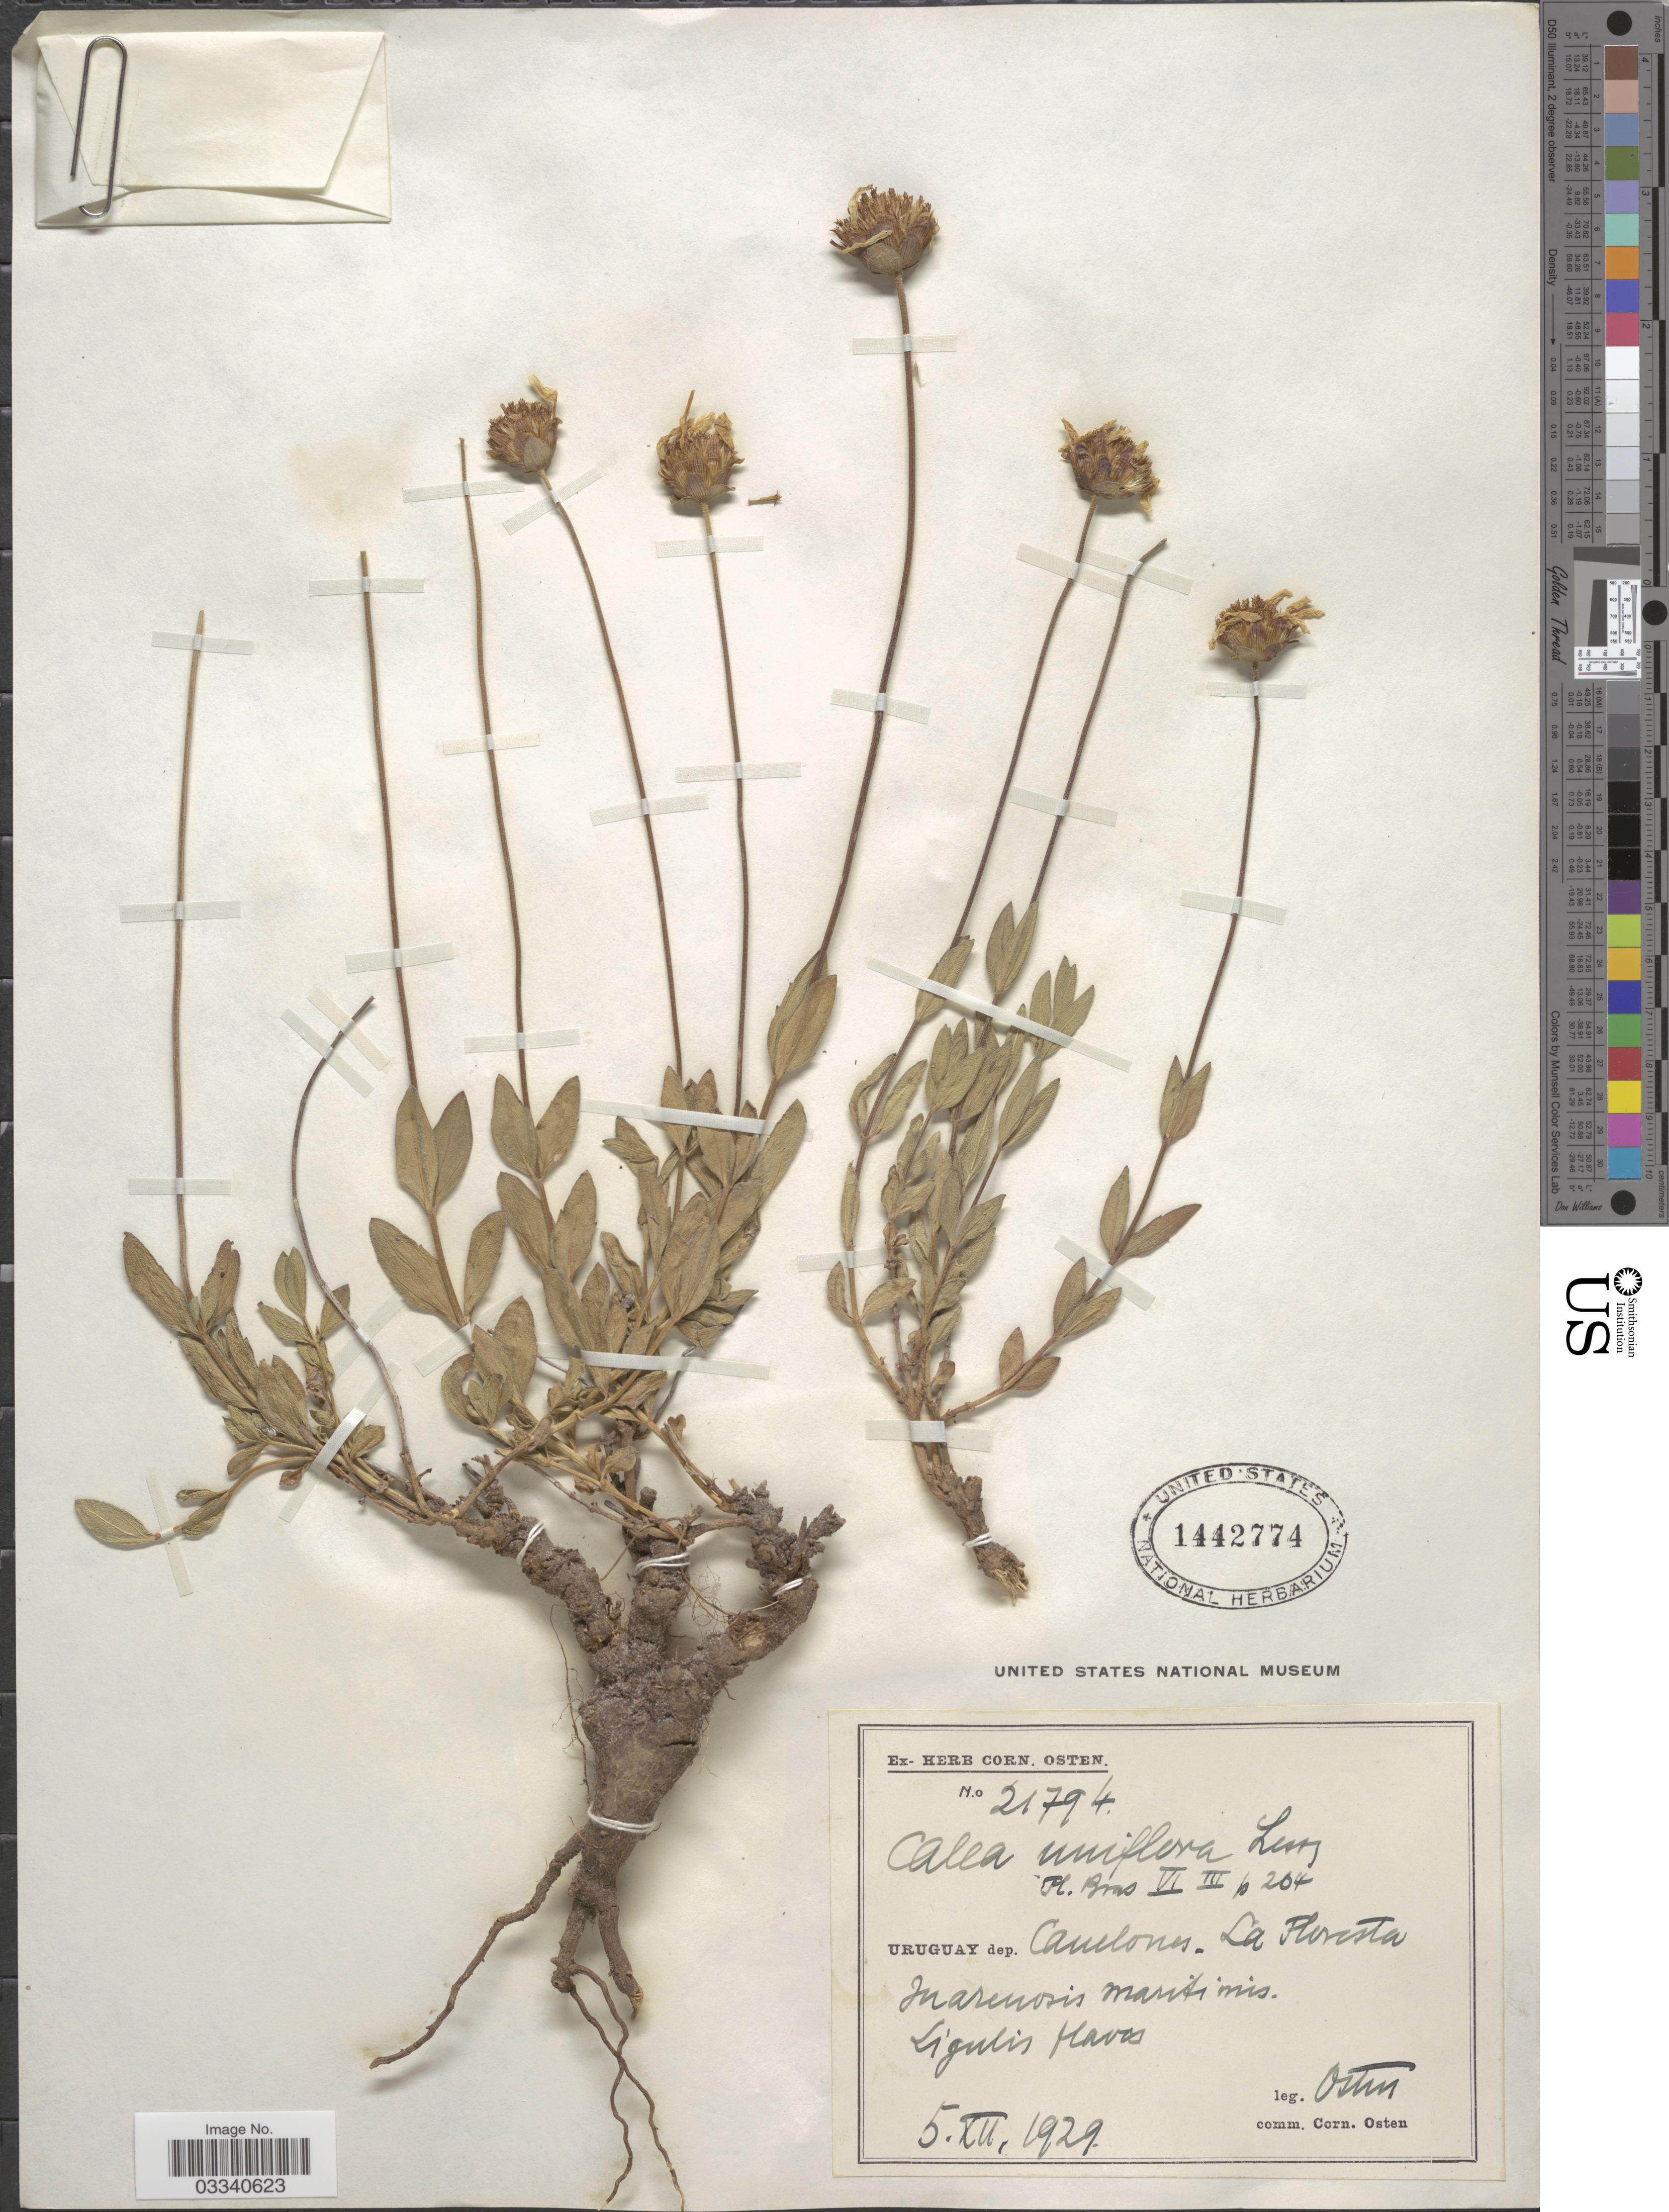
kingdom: Plantae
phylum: Tracheophyta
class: Magnoliopsida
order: Asterales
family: Asteraceae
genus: Calea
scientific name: Calea uniflora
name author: Less.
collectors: C. Osten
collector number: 21794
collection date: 1929-12-05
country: Uruguay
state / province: Canelones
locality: Dep. Canalones. La Floresta. In arenosis maritimis.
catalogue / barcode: US 1442774